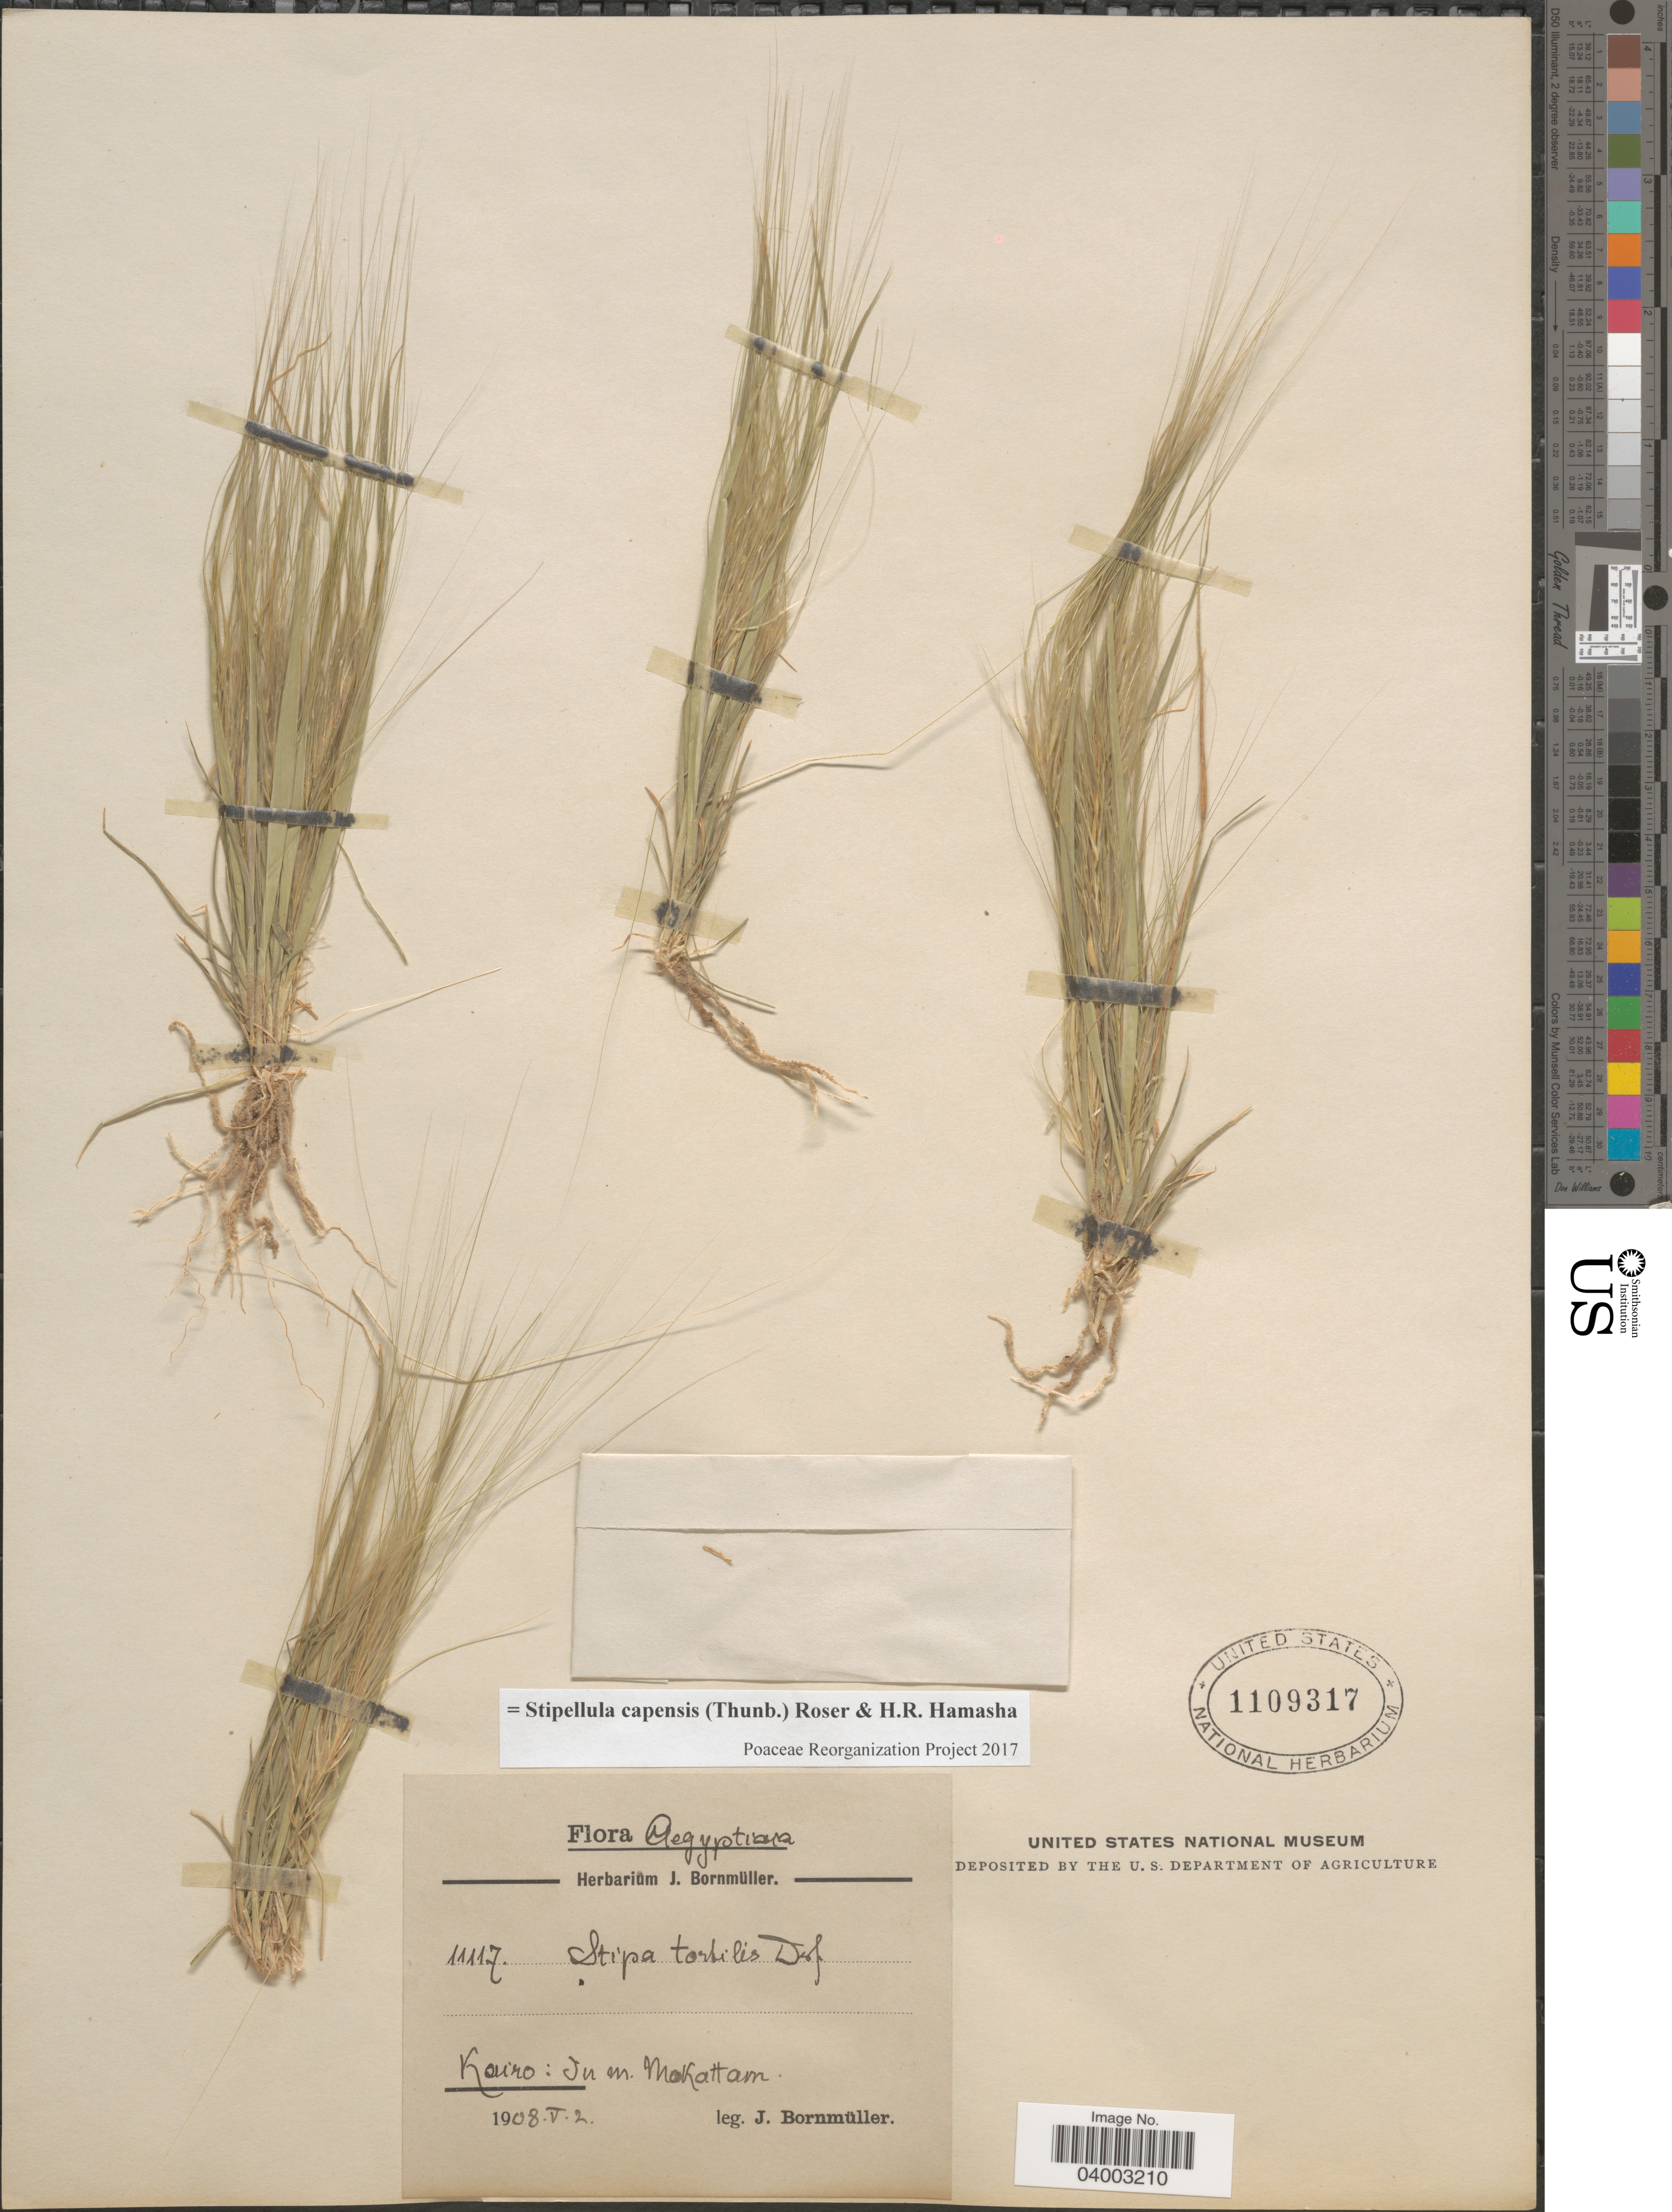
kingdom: Plantae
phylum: Tracheophyta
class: Liliopsida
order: Poales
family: Poaceae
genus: Stipellula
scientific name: Stipellula capensis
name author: (Thunb.) Röser & H. R. Hamasha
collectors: J. Bornmüller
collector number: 11117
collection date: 1908-05-02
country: Egypt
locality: Kairo: In m. Mokattam.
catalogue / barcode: US 1109317